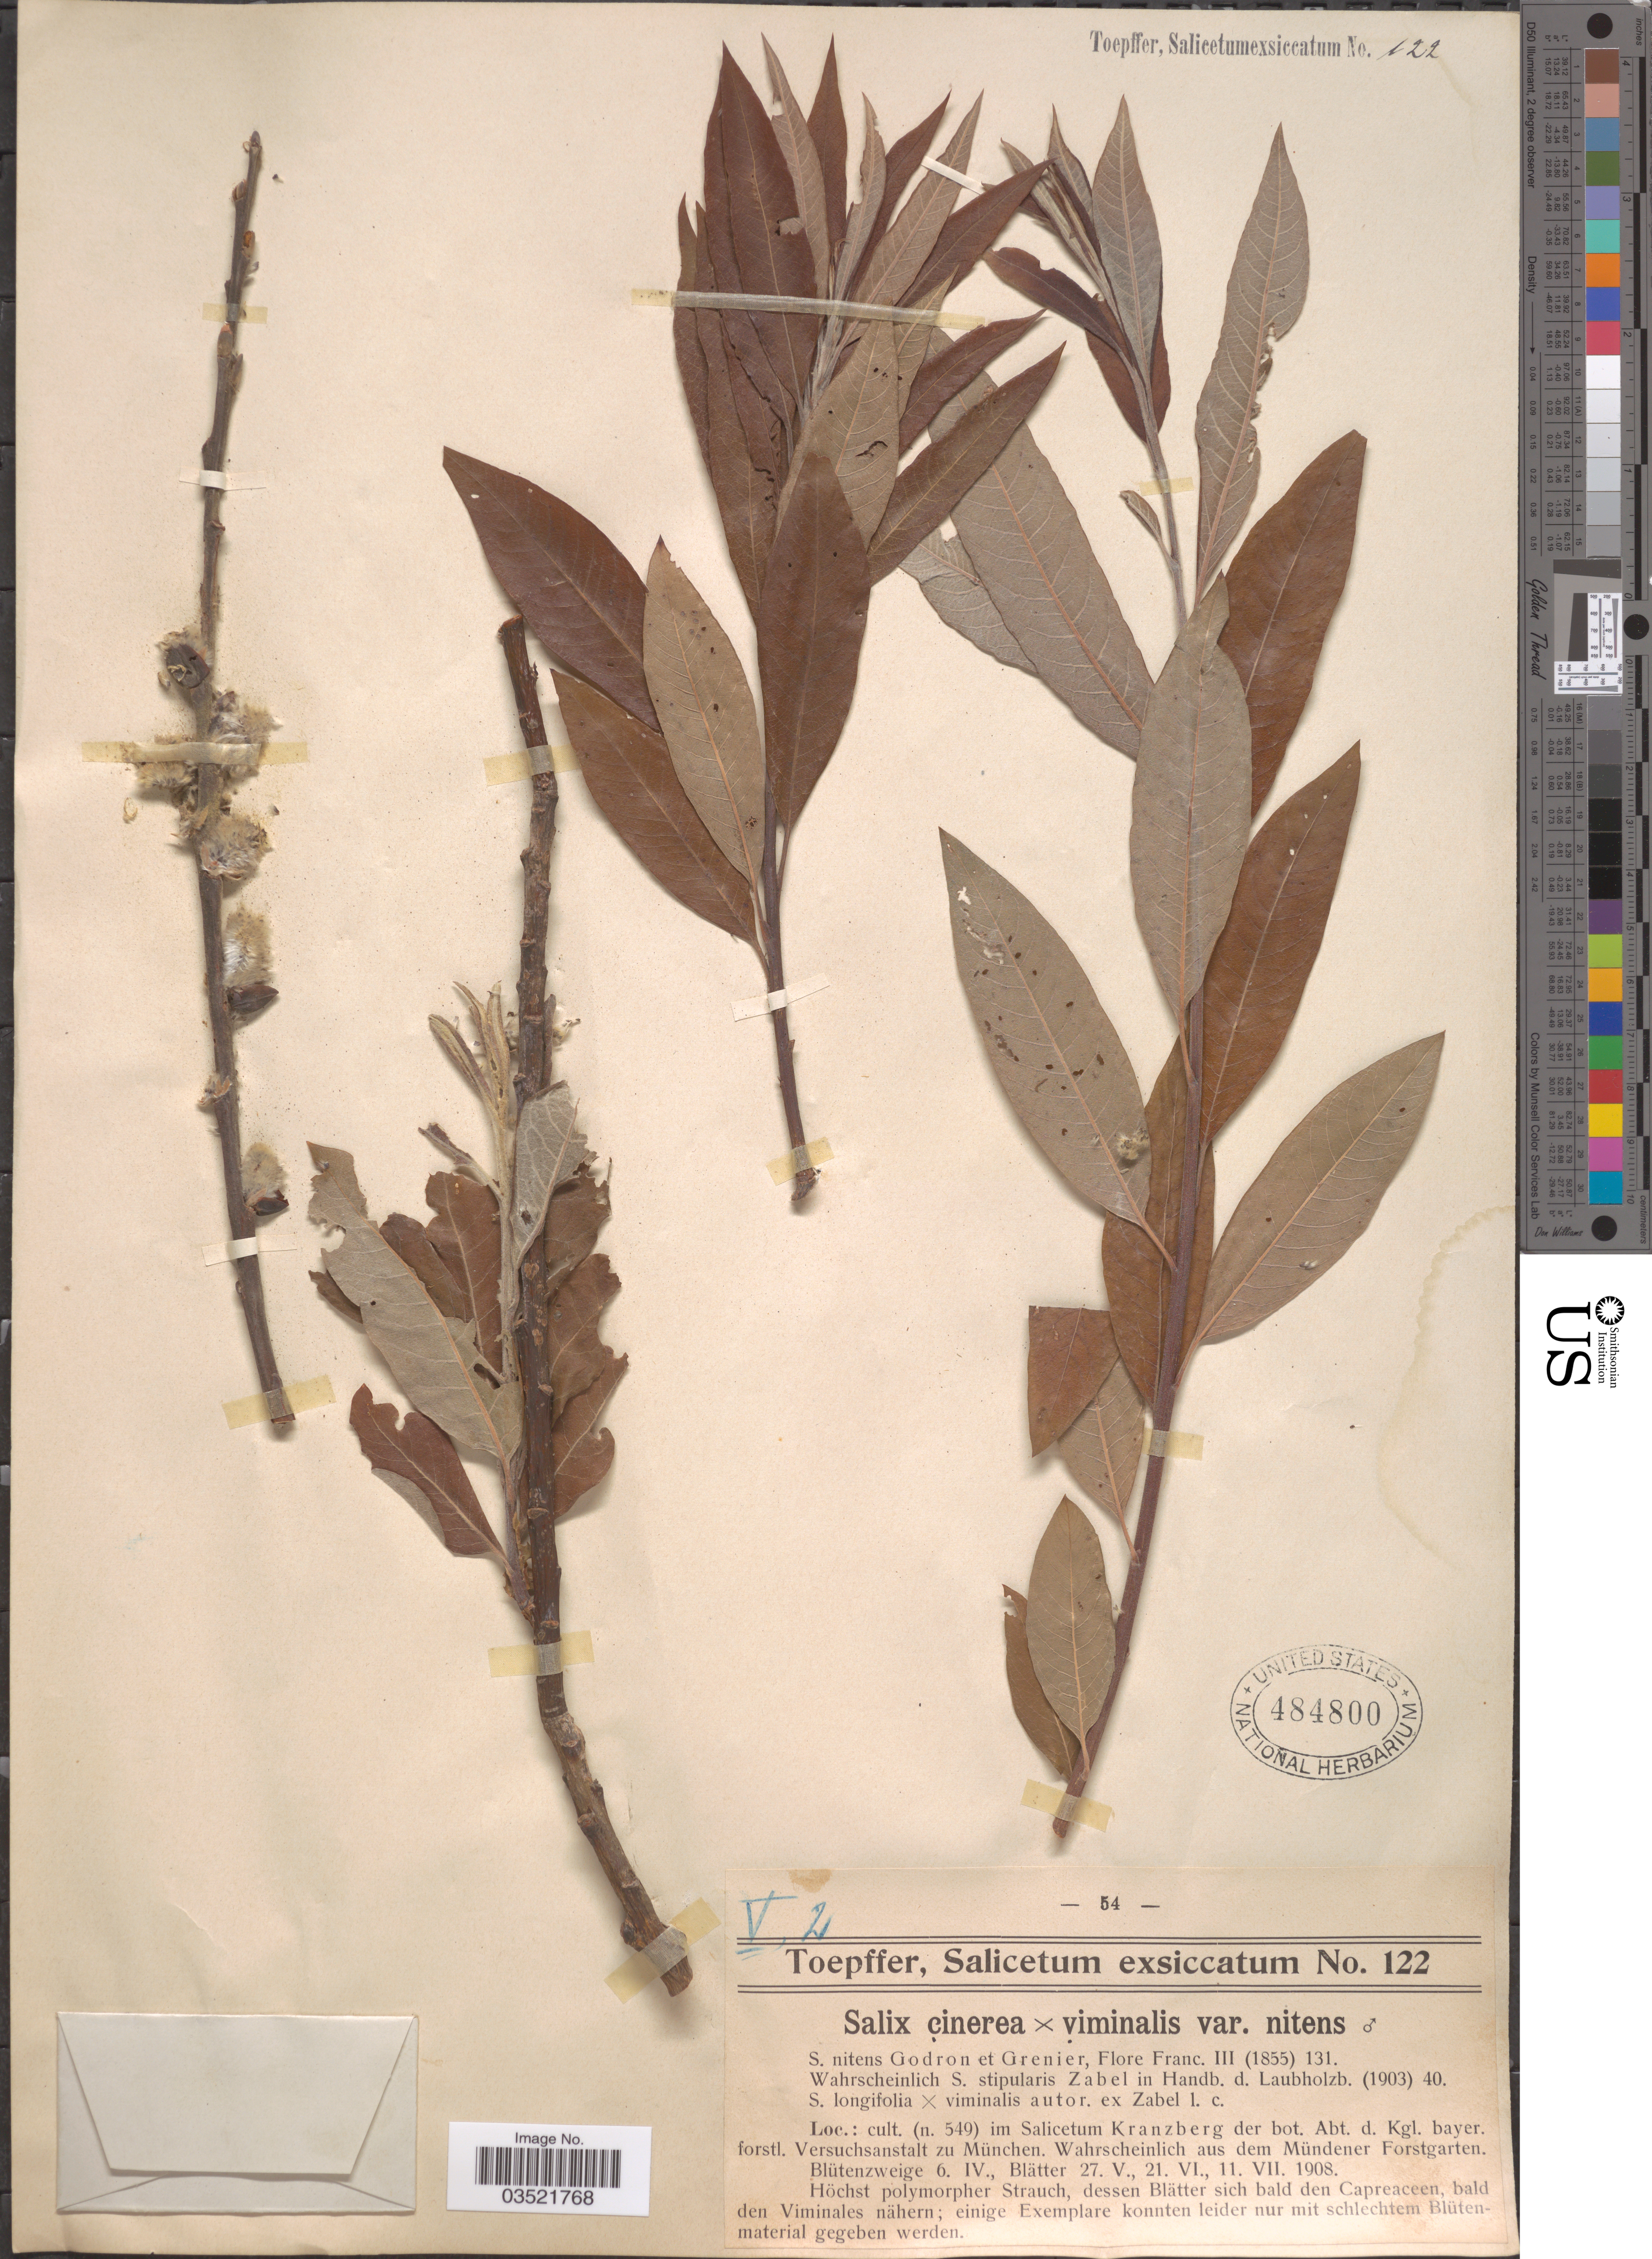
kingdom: Plantae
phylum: Tracheophyta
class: Magnoliopsida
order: Malpighiales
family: Salicaceae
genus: Salix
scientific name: Salix cinerea x S. viminalis var. nitens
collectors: A. Toepffer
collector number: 122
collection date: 1908-04-06/1908-07-11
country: Germany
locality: Cult. (n. 549) im Salicetum Kranzberg der bot. Abt. d. Kgl. bayer. forstl. Versuchsanstalt zu München. Wahrscheinlich aus dem Mündener Forstgarten.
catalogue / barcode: US 484800